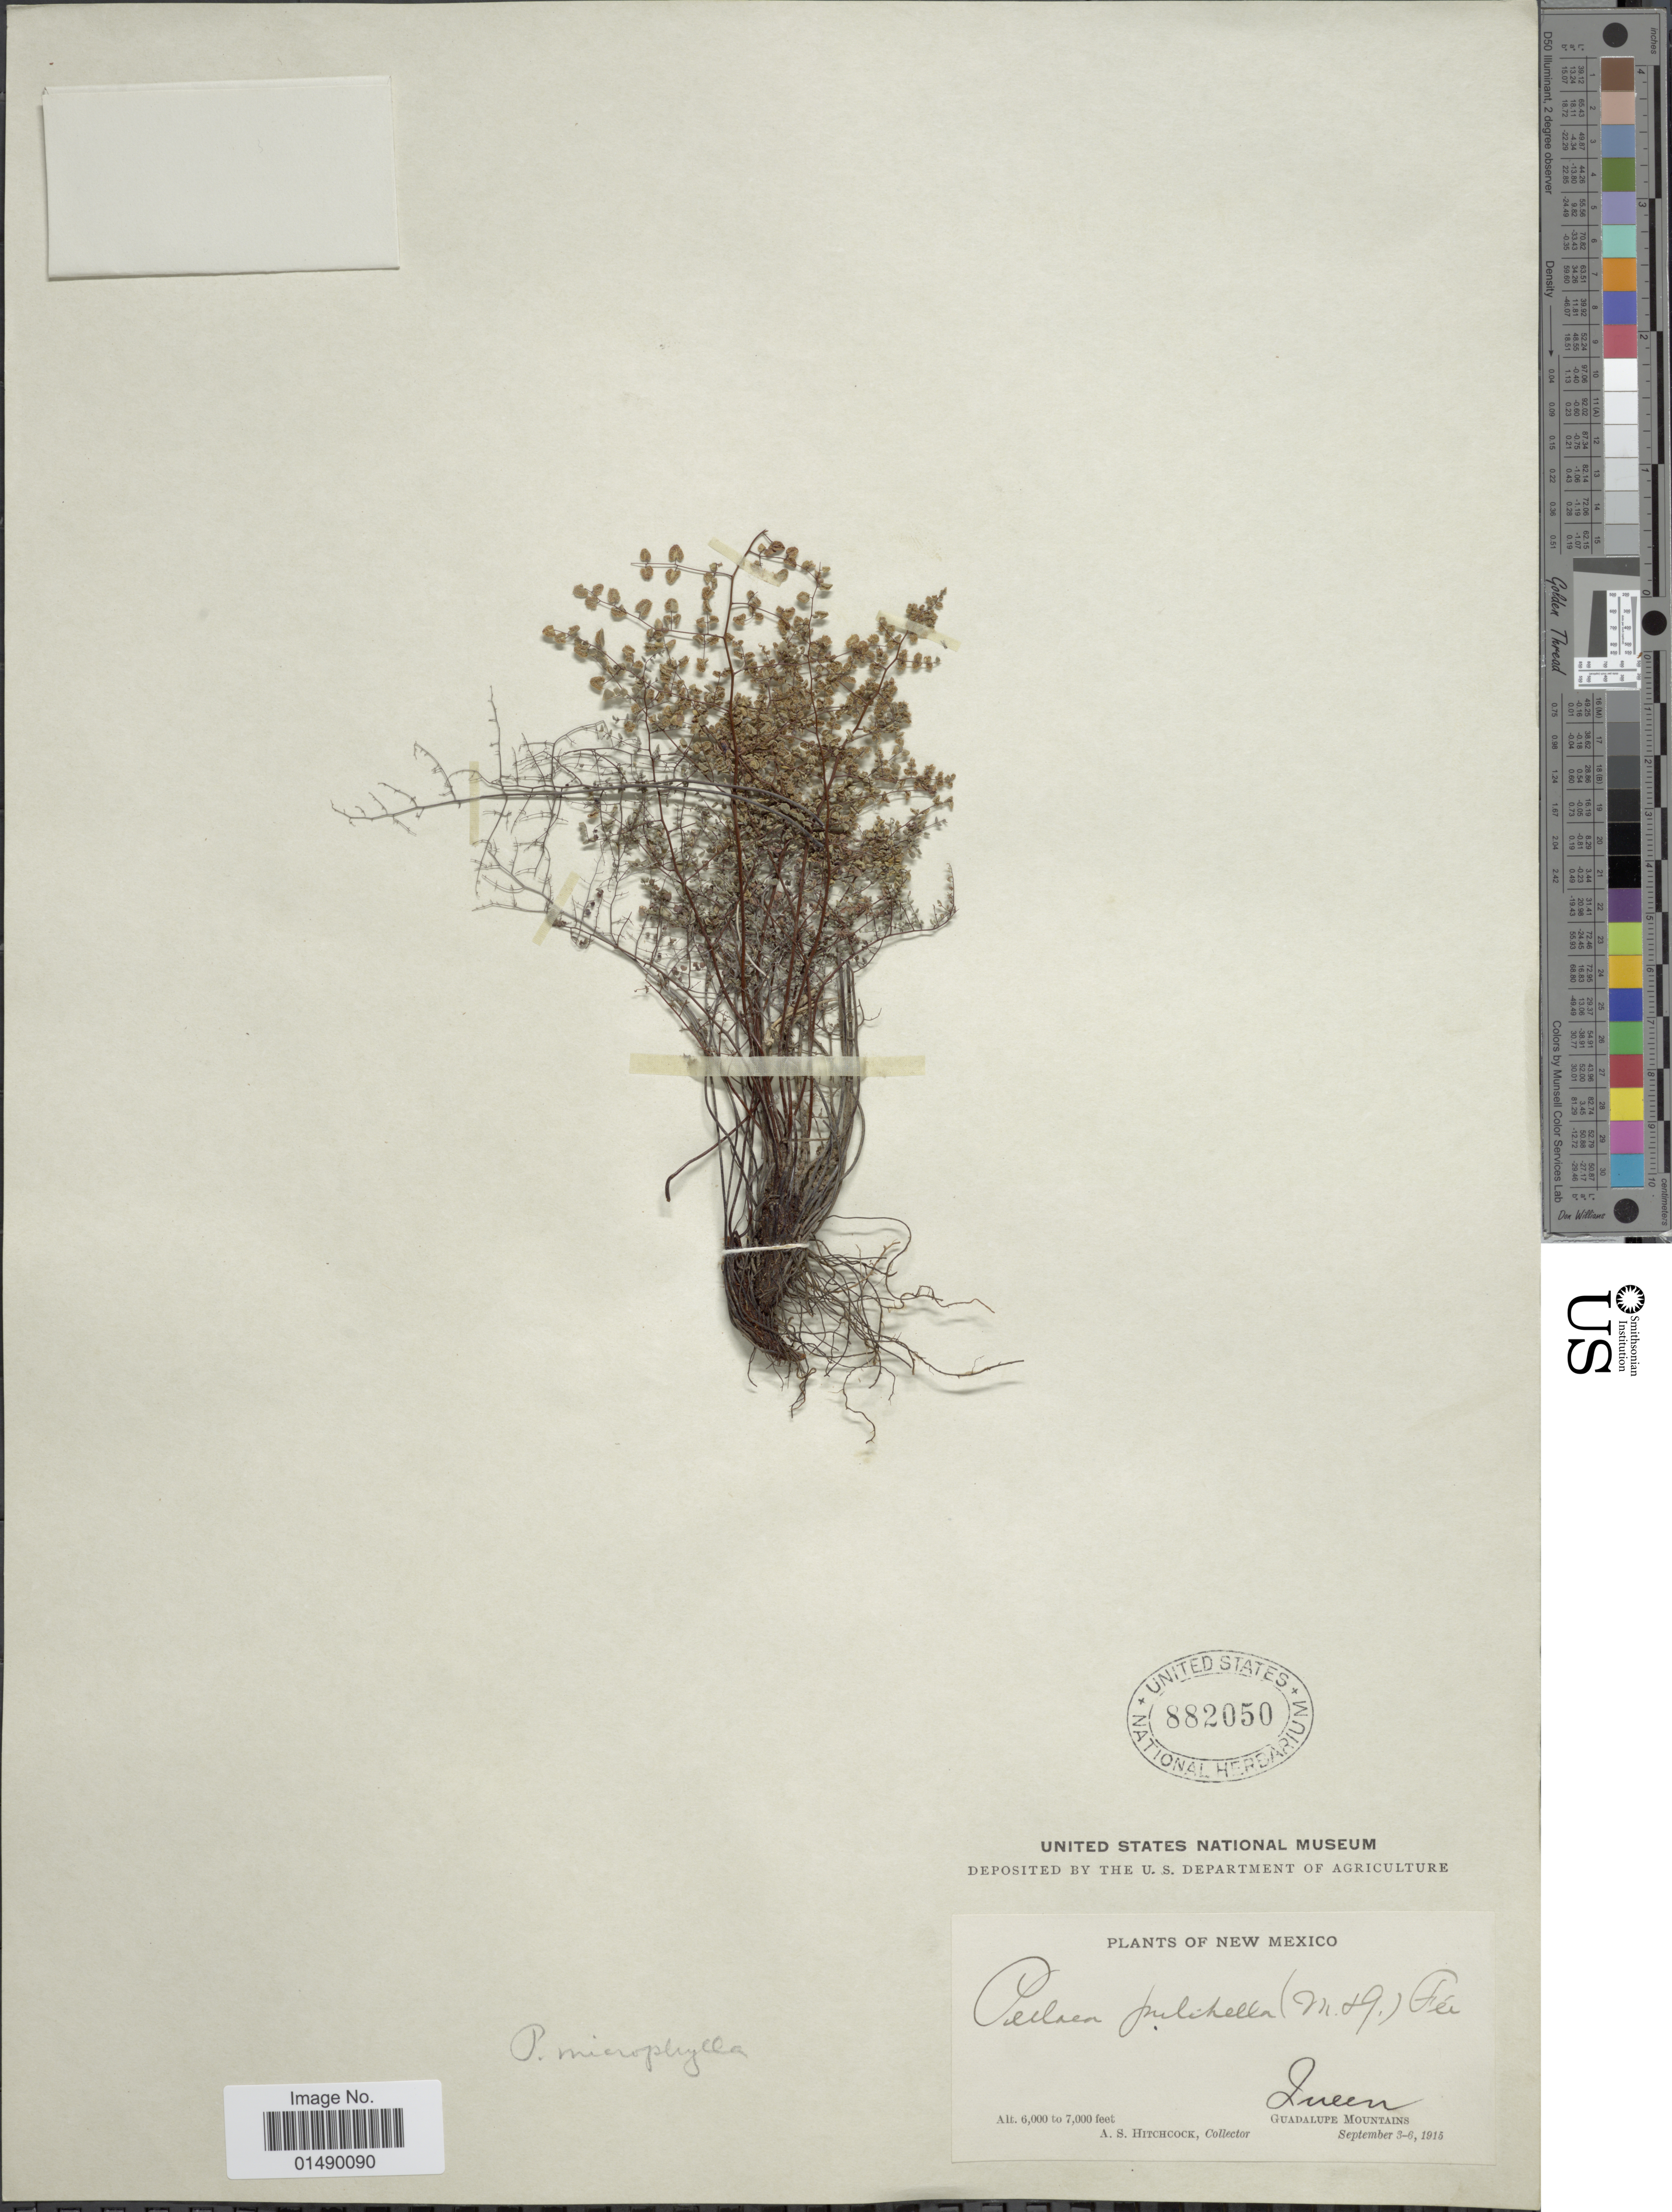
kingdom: Plantae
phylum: Tracheophyta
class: Polypodiopsida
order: Polypodiales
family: Pteridaceae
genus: Argyrochosma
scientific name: Argyrochosma microphylla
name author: (Mett. ex Kuhn) Windham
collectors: A. S. Hitchcock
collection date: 1915-09-03/1915-09-06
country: United States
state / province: New Mexico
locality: New Mexico, Queen Guadalupe Mountains.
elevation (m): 1829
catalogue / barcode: US 882050